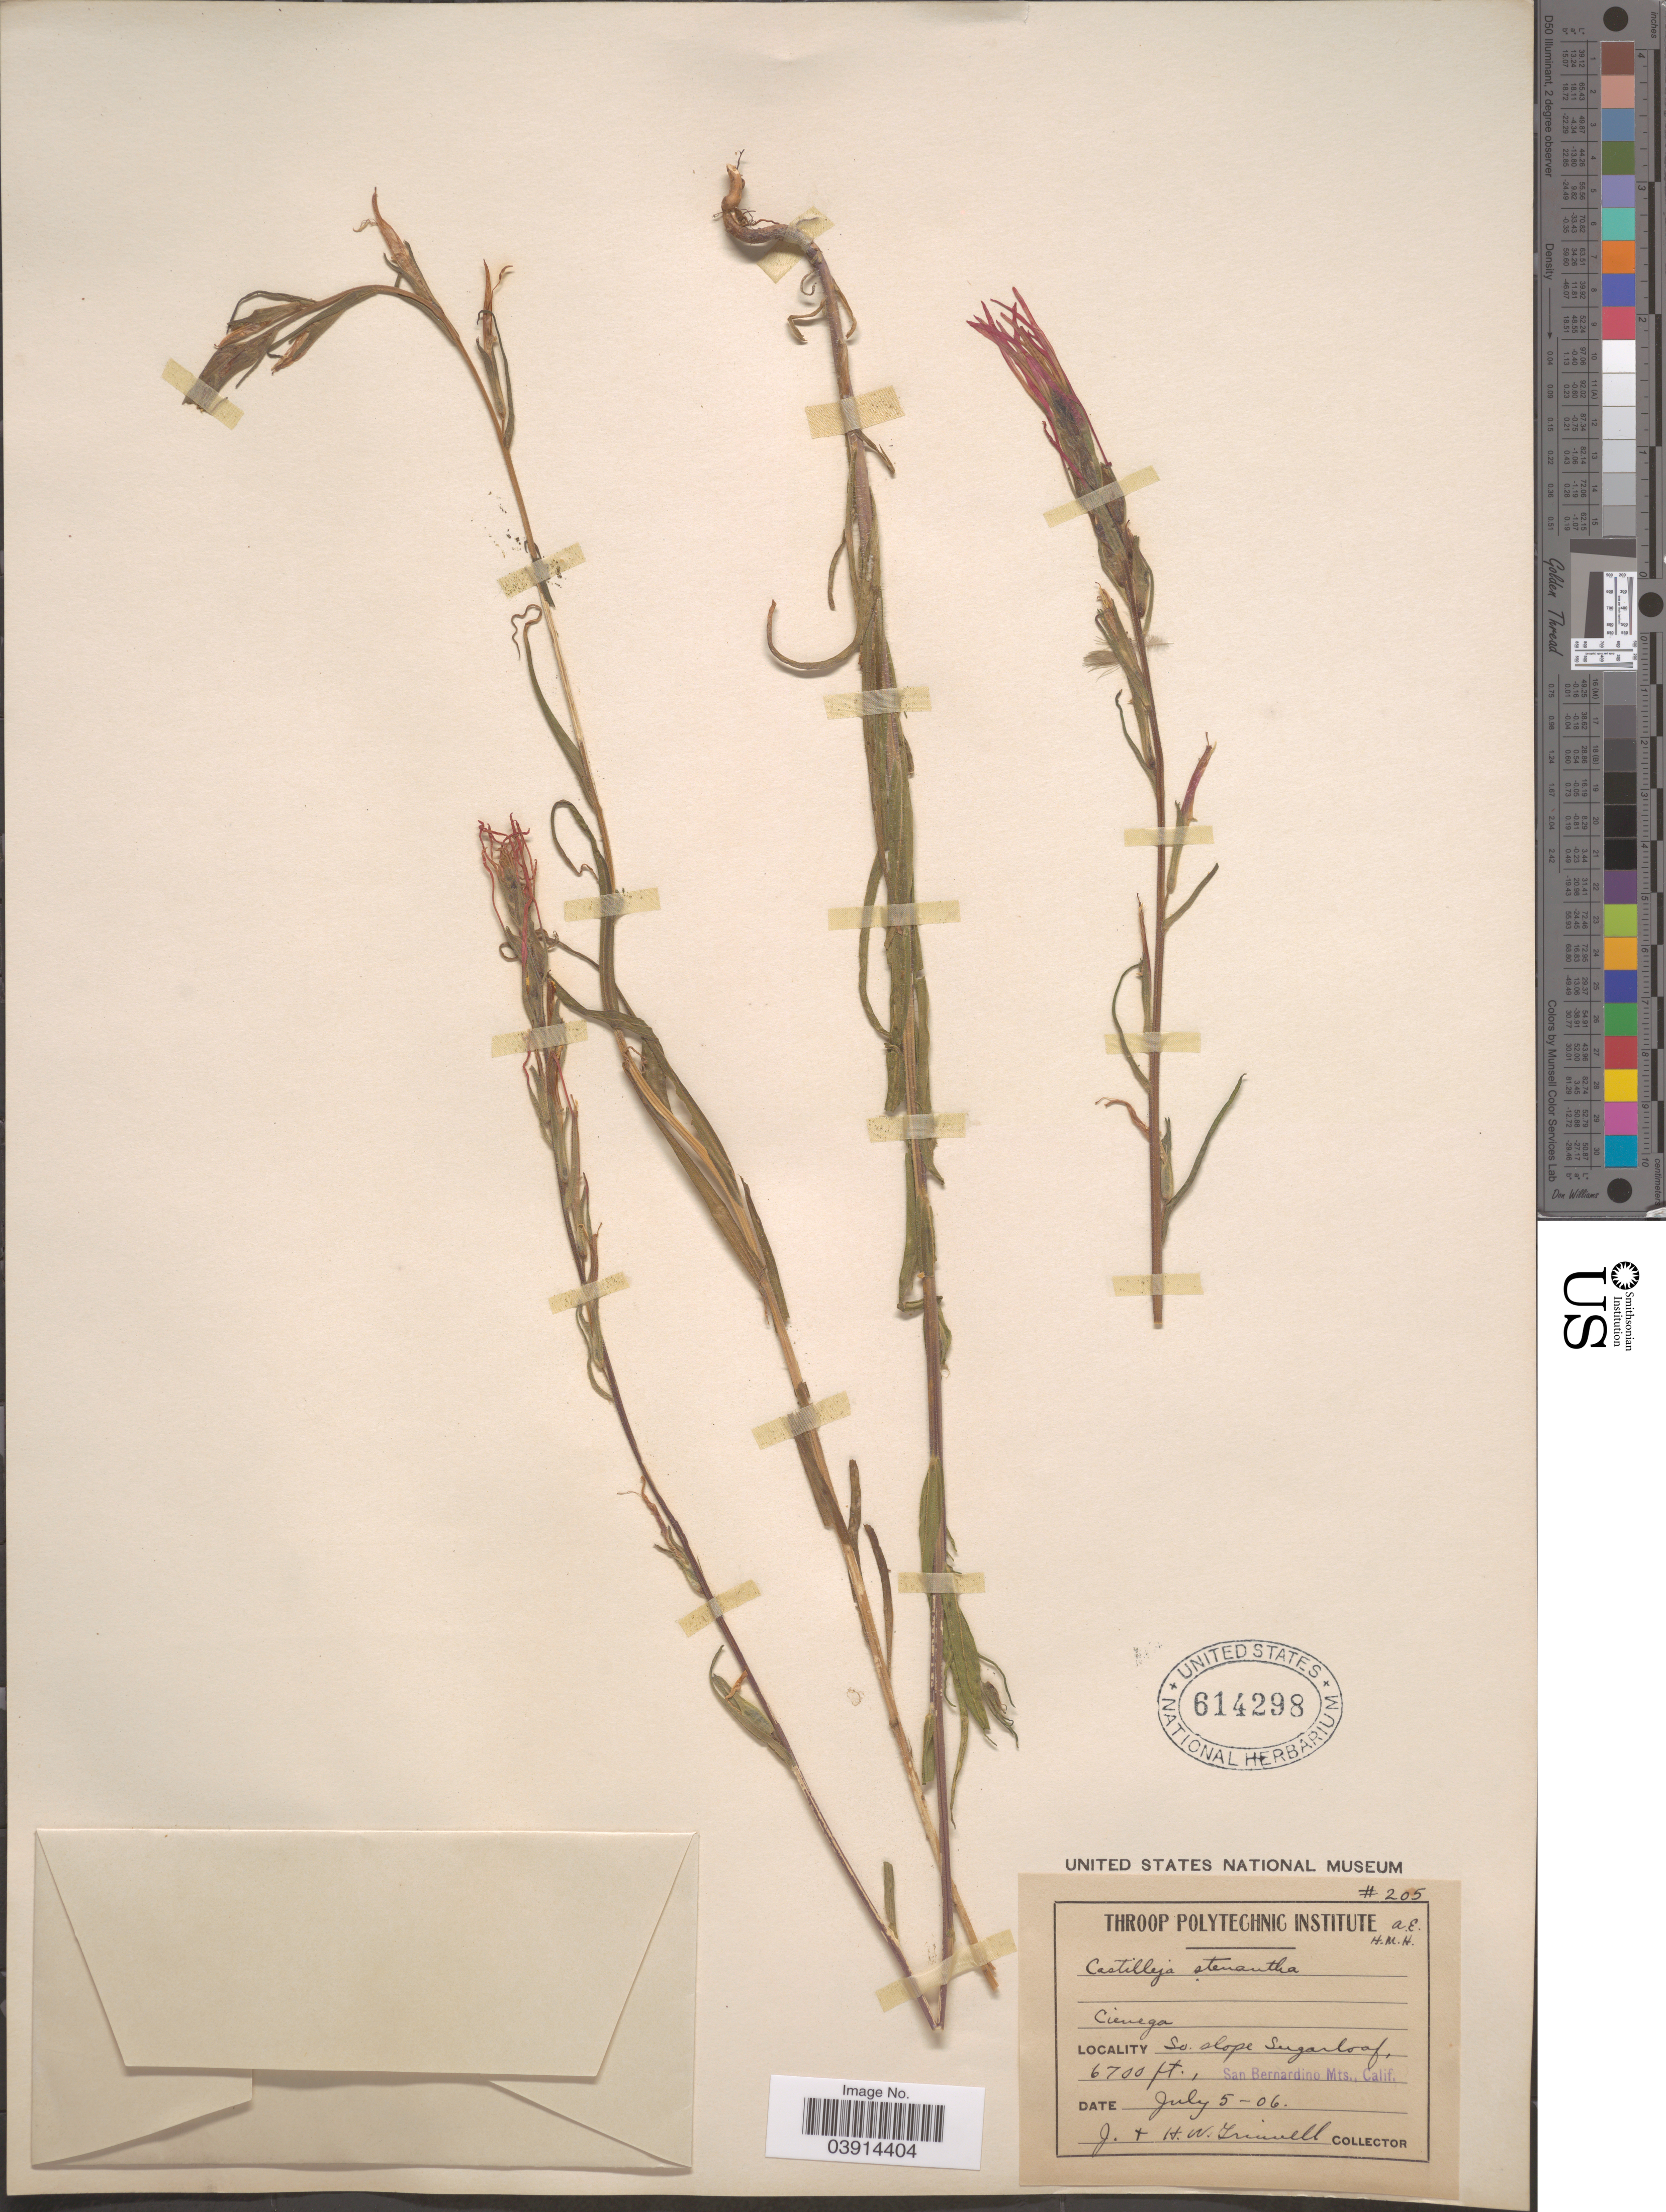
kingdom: Plantae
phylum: Tracheophyta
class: Magnoliopsida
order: Lamiales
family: Orobanchaceae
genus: Castilleja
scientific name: Castilleja stenantha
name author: A. Gray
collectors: J. Grinnell & H. Grinnell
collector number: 205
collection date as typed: Transcribed d/m/y: 5/7/6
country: United States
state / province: California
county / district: San Bernardino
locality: So. slope Sugarloaf, San Bernardino Mts.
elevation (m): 2042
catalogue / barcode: US 614298